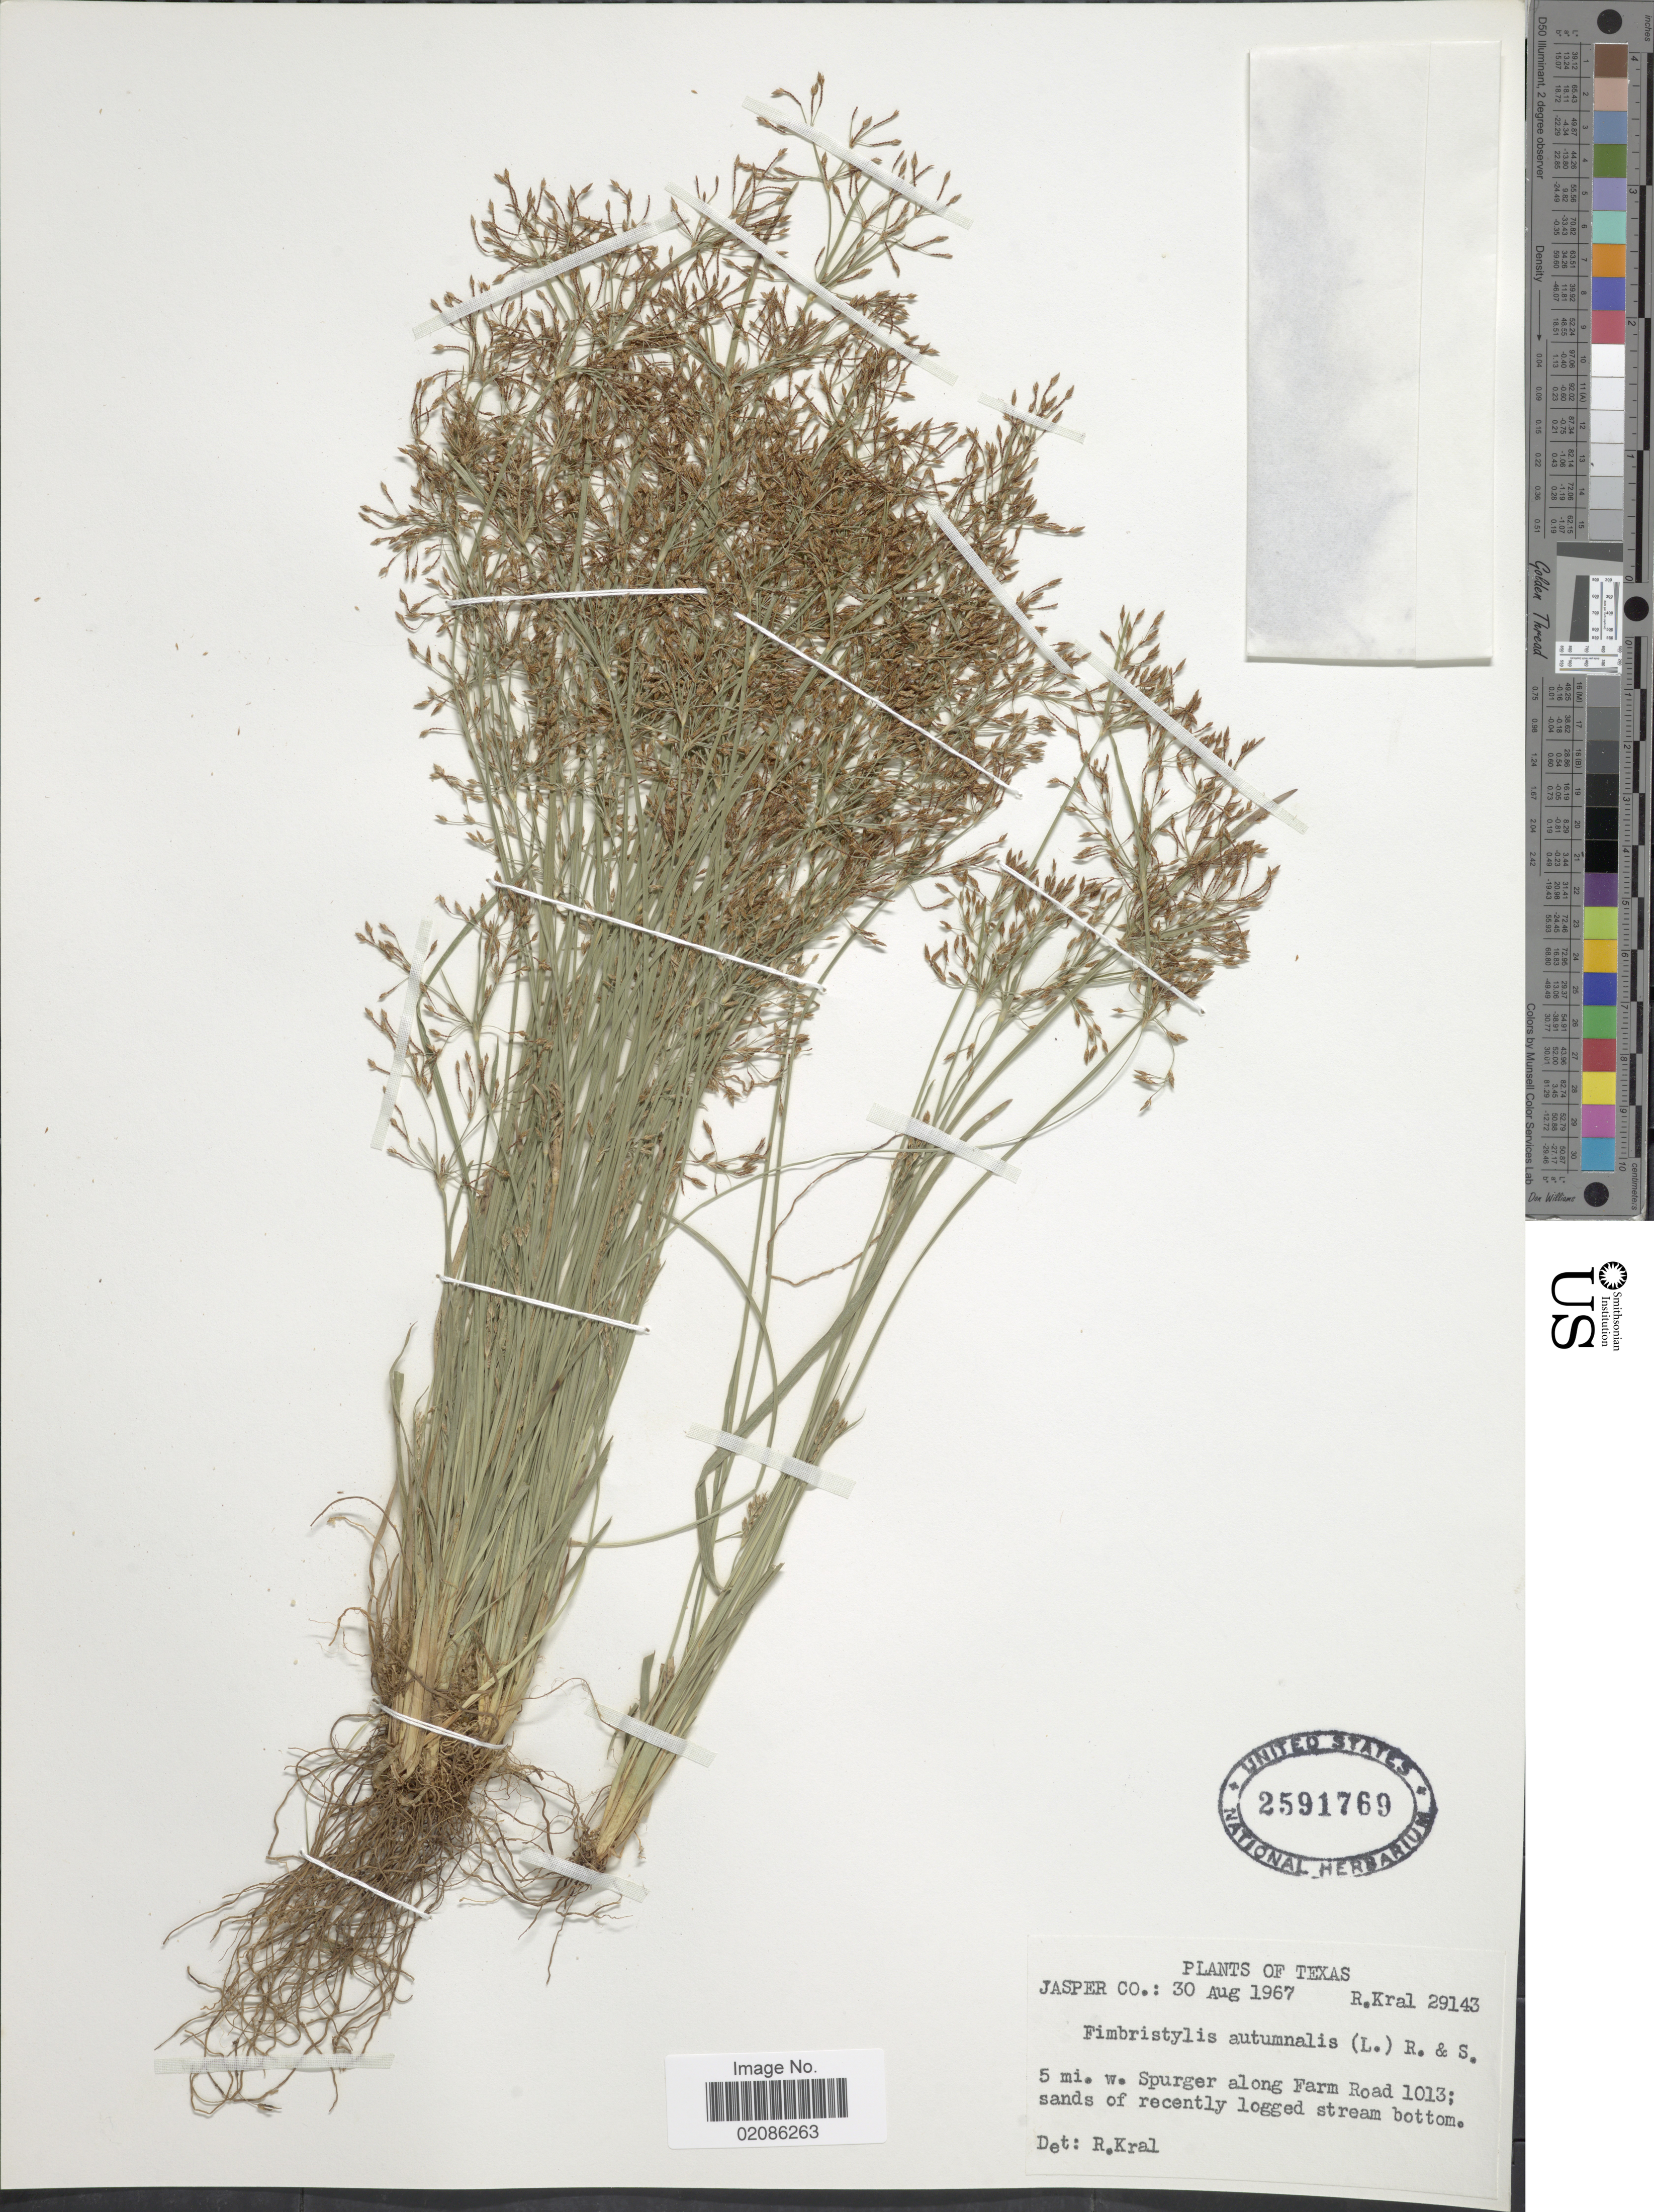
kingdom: Plantae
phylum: Tracheophyta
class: Liliopsida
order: Poales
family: Cyperaceae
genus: Fimbristylis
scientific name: Fimbristylis autumnalis (L.) Roem. & Schult.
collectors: R. Kral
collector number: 29143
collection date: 1967-08-30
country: United States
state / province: Texas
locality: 5 mi w Spurger along Farm Road 1013; sands of recently logged stream bottom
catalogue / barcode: US 2591769